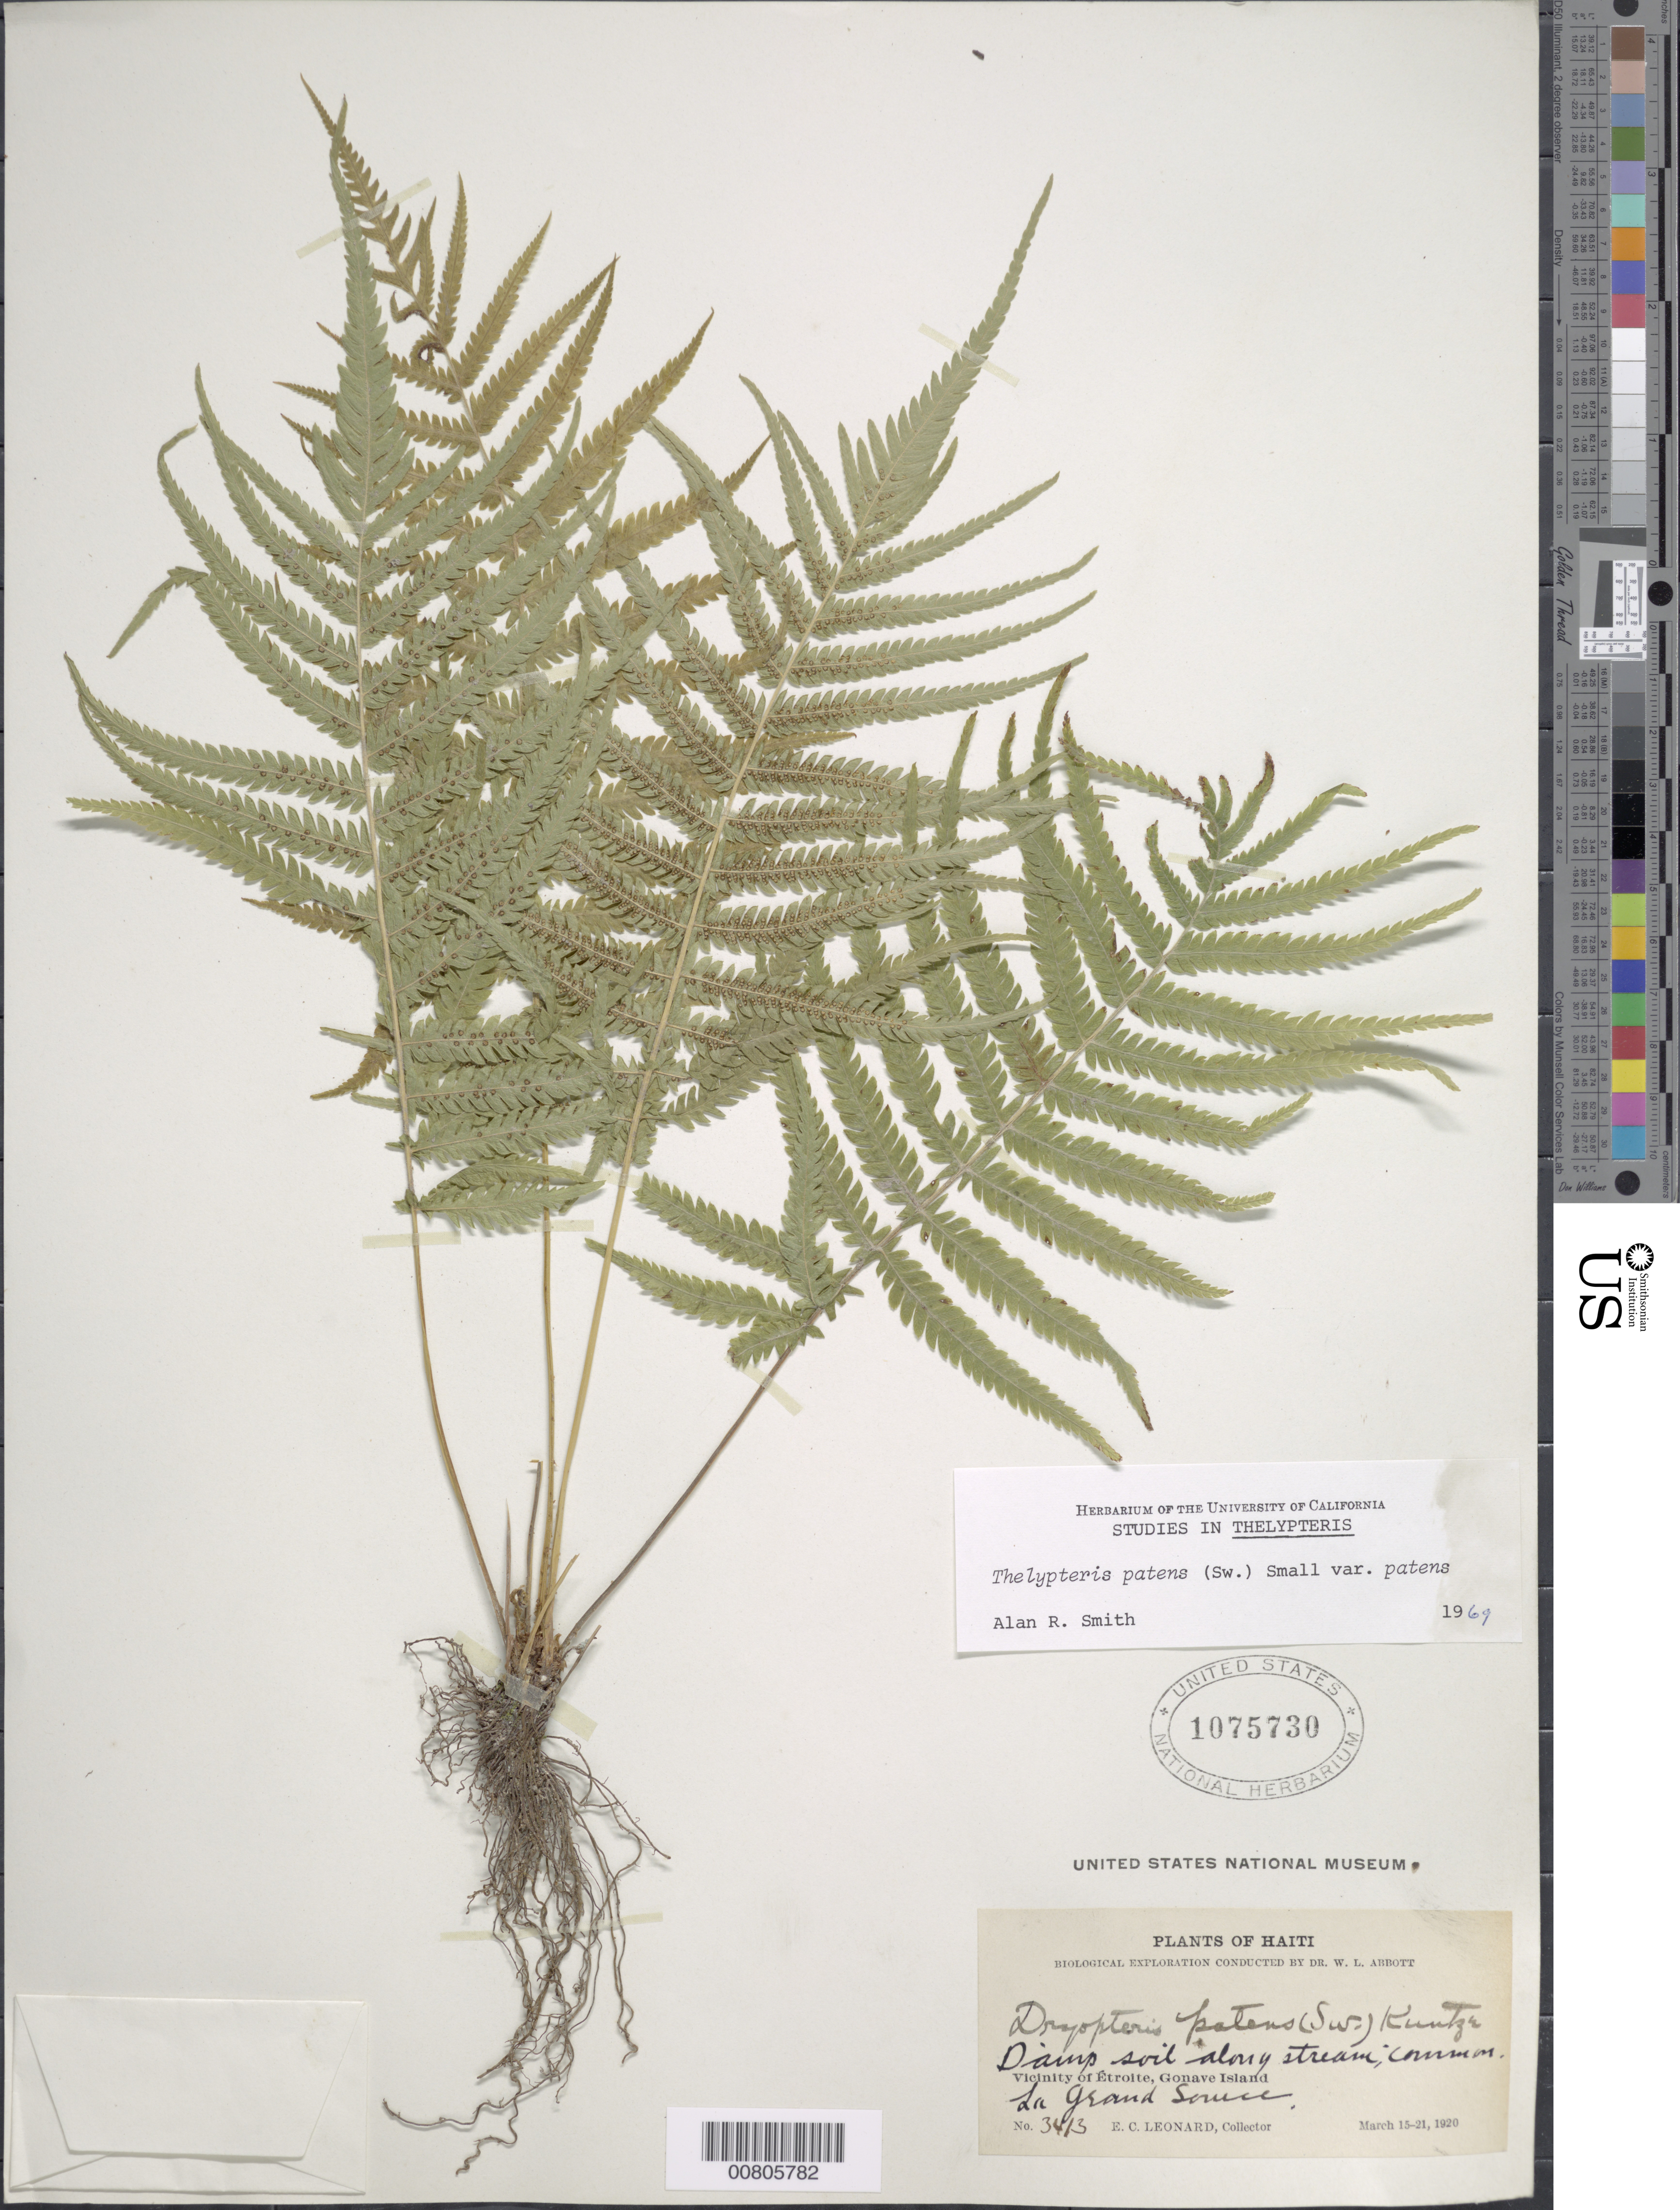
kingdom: Plantae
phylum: Tracheophyta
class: Polypodiopsida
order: Polypodiales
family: Thelypteridaceae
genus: Christella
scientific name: Christella patens var. patens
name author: (Sw.) Holttum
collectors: E. C. Leonard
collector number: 3413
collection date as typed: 15 Mar 1920 to 21 Mar 1920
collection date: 1920-03-15/1920-03-21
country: Haiti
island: Hispaniola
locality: Gonave Island, vicinity Étroite, La Grand Source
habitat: Damp soil along stream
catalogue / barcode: US 1075730